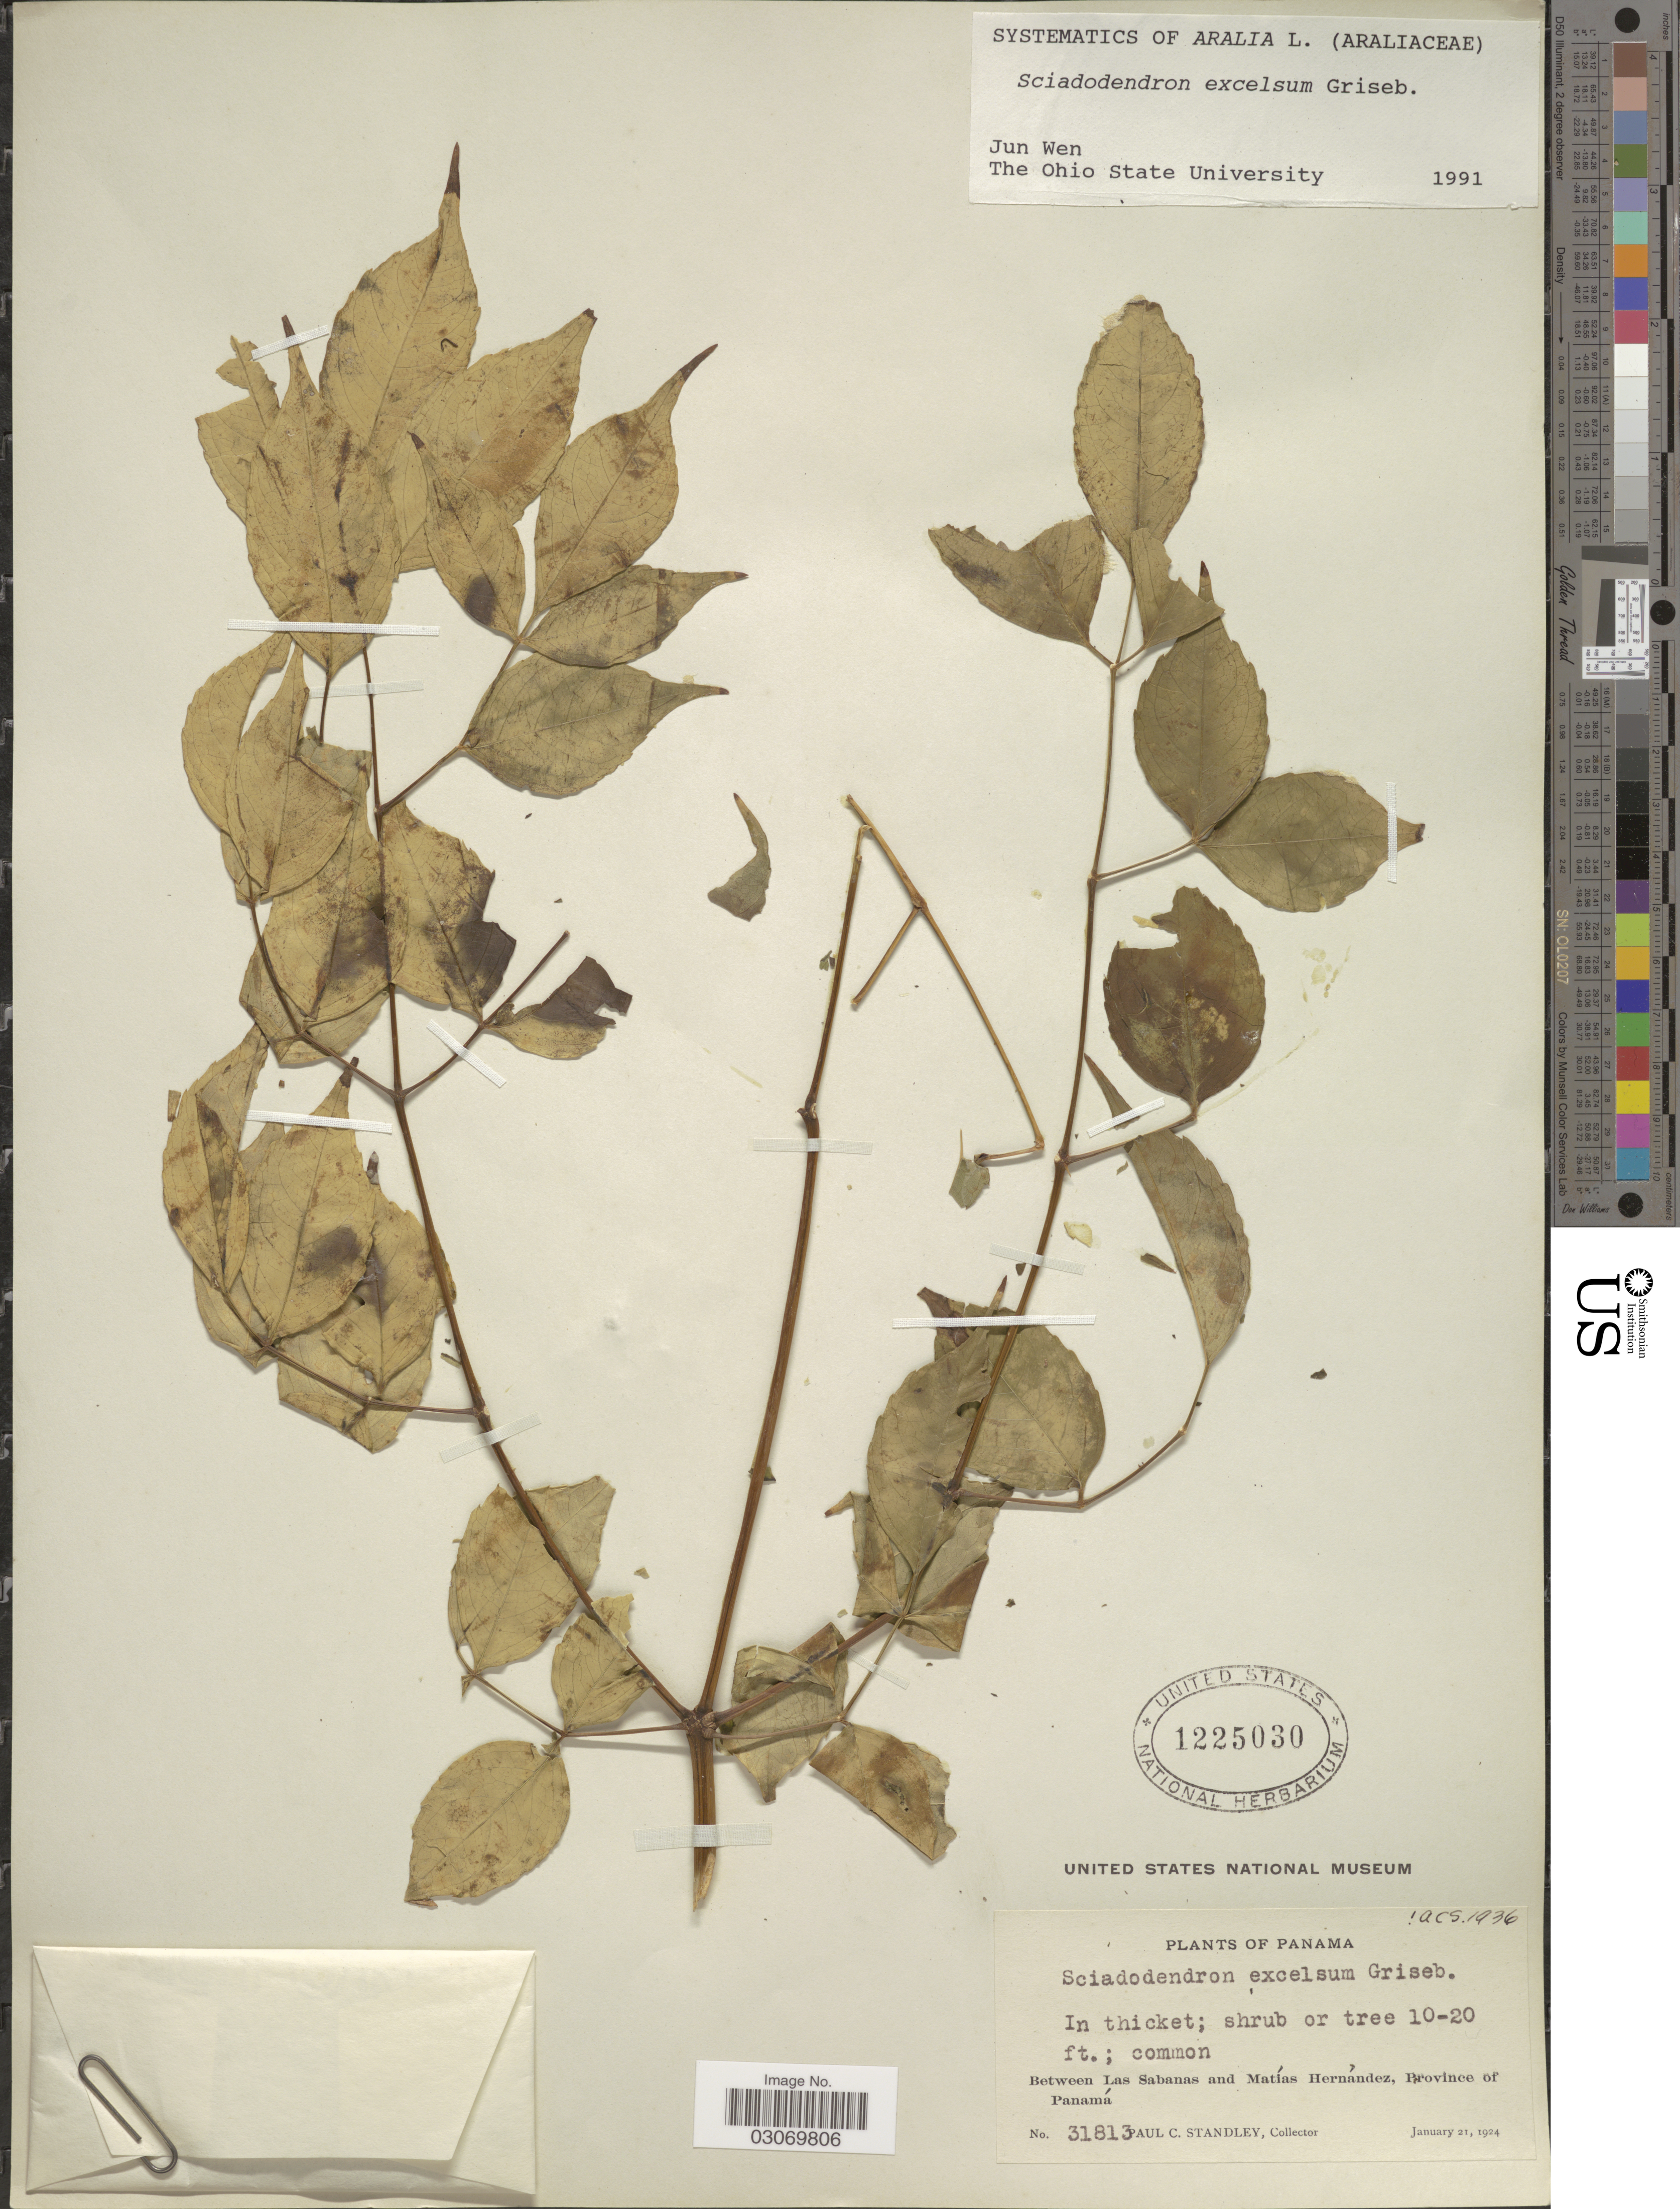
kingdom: Plantae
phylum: Tracheophyta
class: Magnoliopsida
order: Apiales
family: Araliaceae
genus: Sciadodendron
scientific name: Sciadodendron sp.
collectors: P. C. Standley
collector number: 31813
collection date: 1924-01-21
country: Panama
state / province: Panamá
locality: Between Las Sabanas and Matías Hernandez, Province of Panamá.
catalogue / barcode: US 1225030